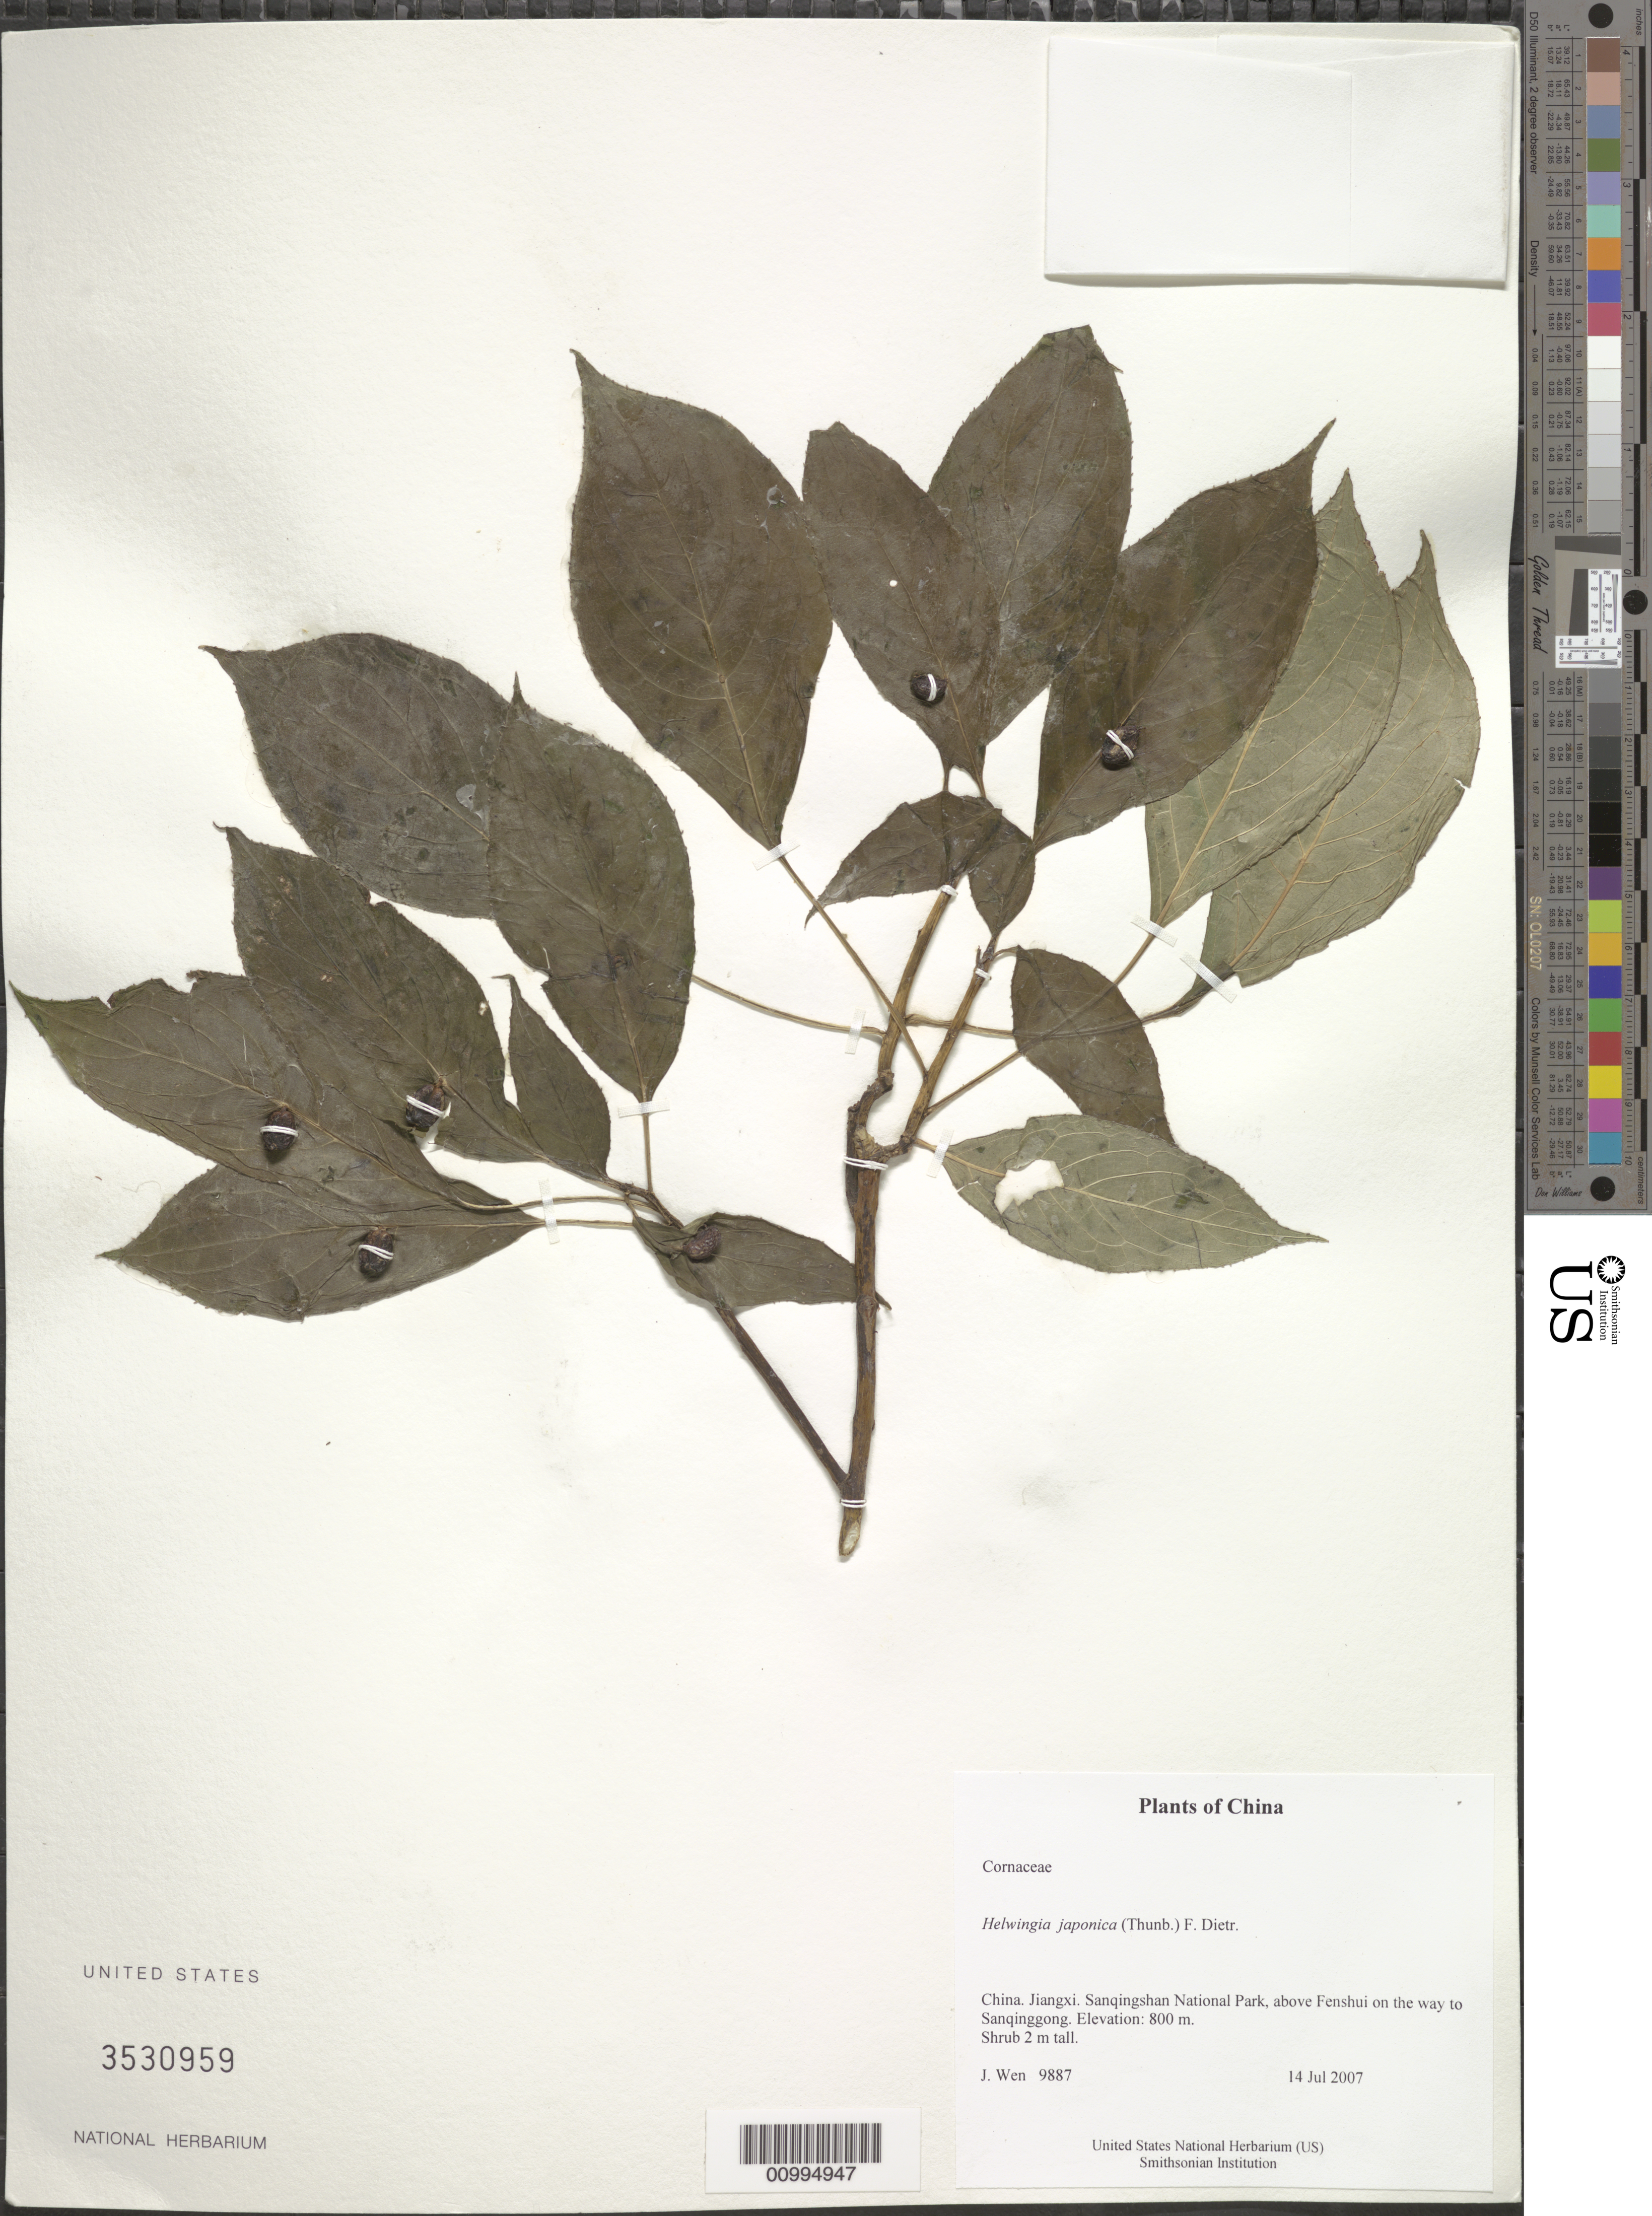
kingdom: Plantae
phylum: Tracheophyta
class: Magnoliopsida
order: Aquifoliales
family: Helwingiaceae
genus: Helwingia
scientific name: Helwingia japonica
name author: (Thunb.) Dietr.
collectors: J. Wen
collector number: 9887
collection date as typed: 14 Jul 2007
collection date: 2007-07-14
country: China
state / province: Jiangxi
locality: Sanqingshan National Park, above Fenshui on the way to Sanqinggong.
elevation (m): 800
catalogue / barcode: US 3530959